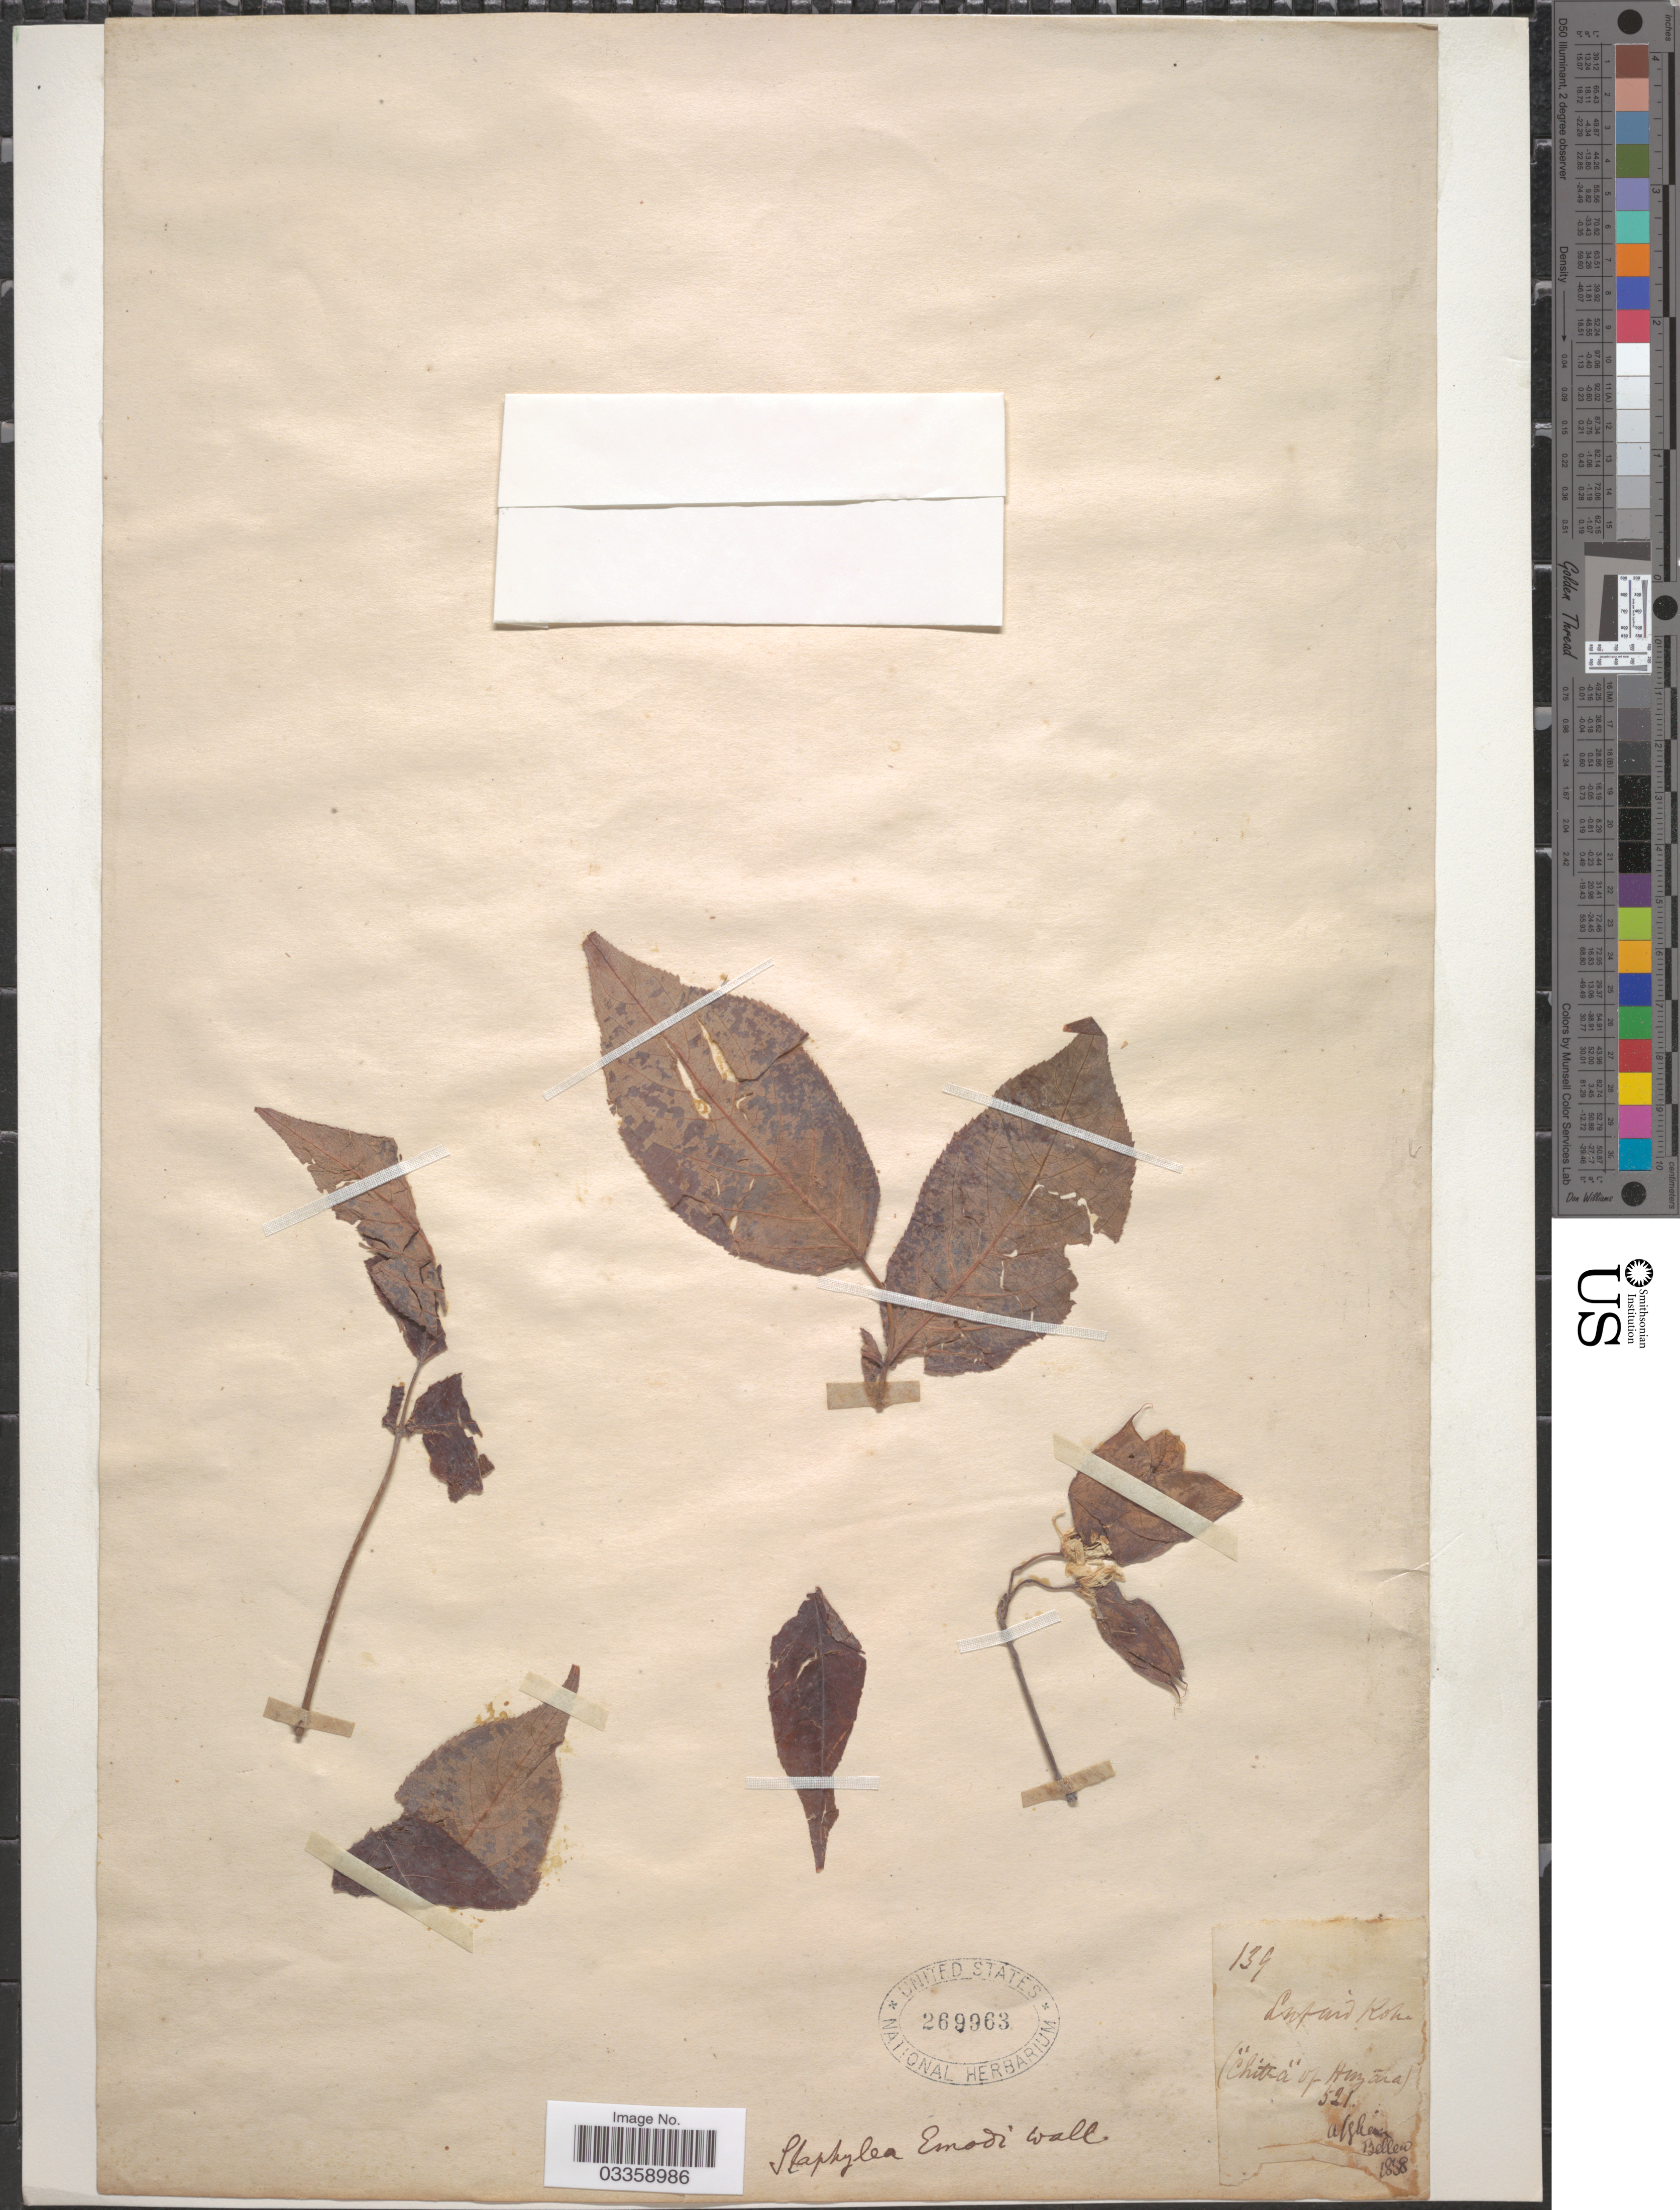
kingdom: Plantae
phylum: Tracheophyta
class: Magnoliopsida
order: Crossosomatales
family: Staphyleaceae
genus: Staphylea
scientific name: Staphylea emodi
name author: Wall. ex Brandis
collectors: Bellew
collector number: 139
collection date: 1858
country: Pakistan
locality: ("Chitra" of Hazára), Afghan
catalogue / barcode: US 269963